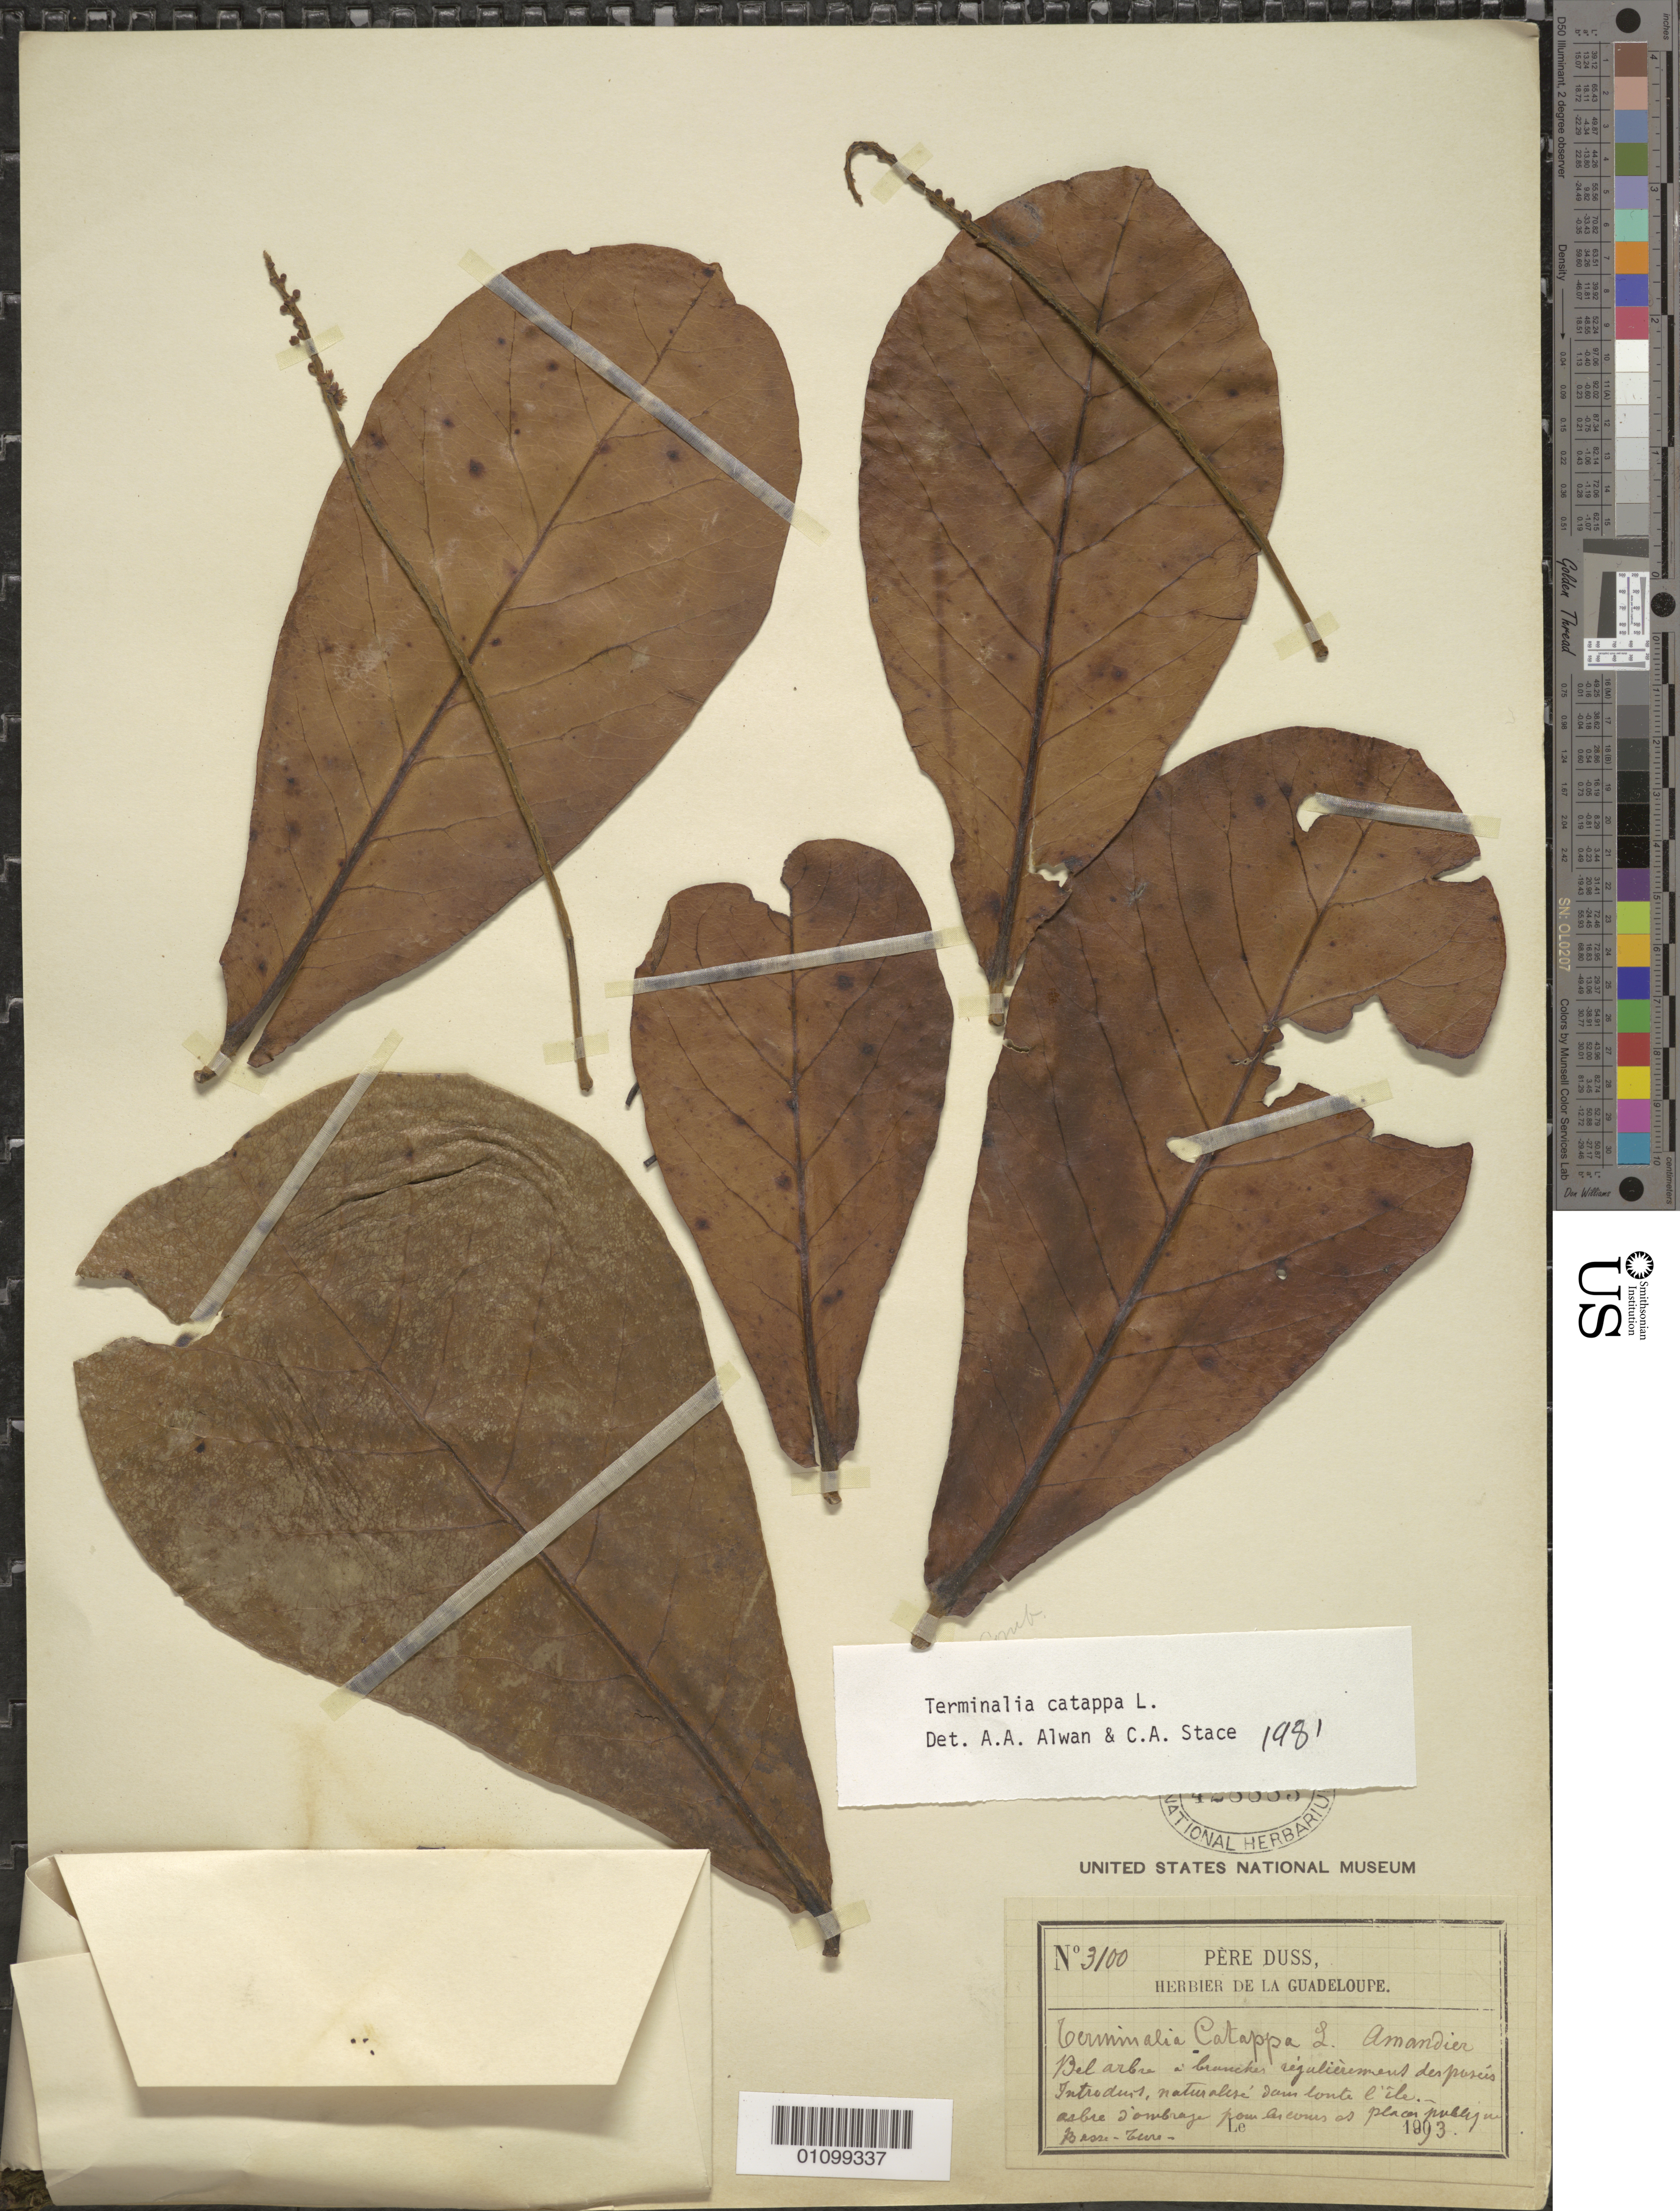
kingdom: Plantae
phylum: Tracheophyta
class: Magnoliopsida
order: Myrtales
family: Combretaceae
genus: Terminalia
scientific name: Terminalia catappa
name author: L.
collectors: Père Duss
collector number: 3100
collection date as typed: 1893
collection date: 1893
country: Guadeloupe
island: Basse Terre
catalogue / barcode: US 428883